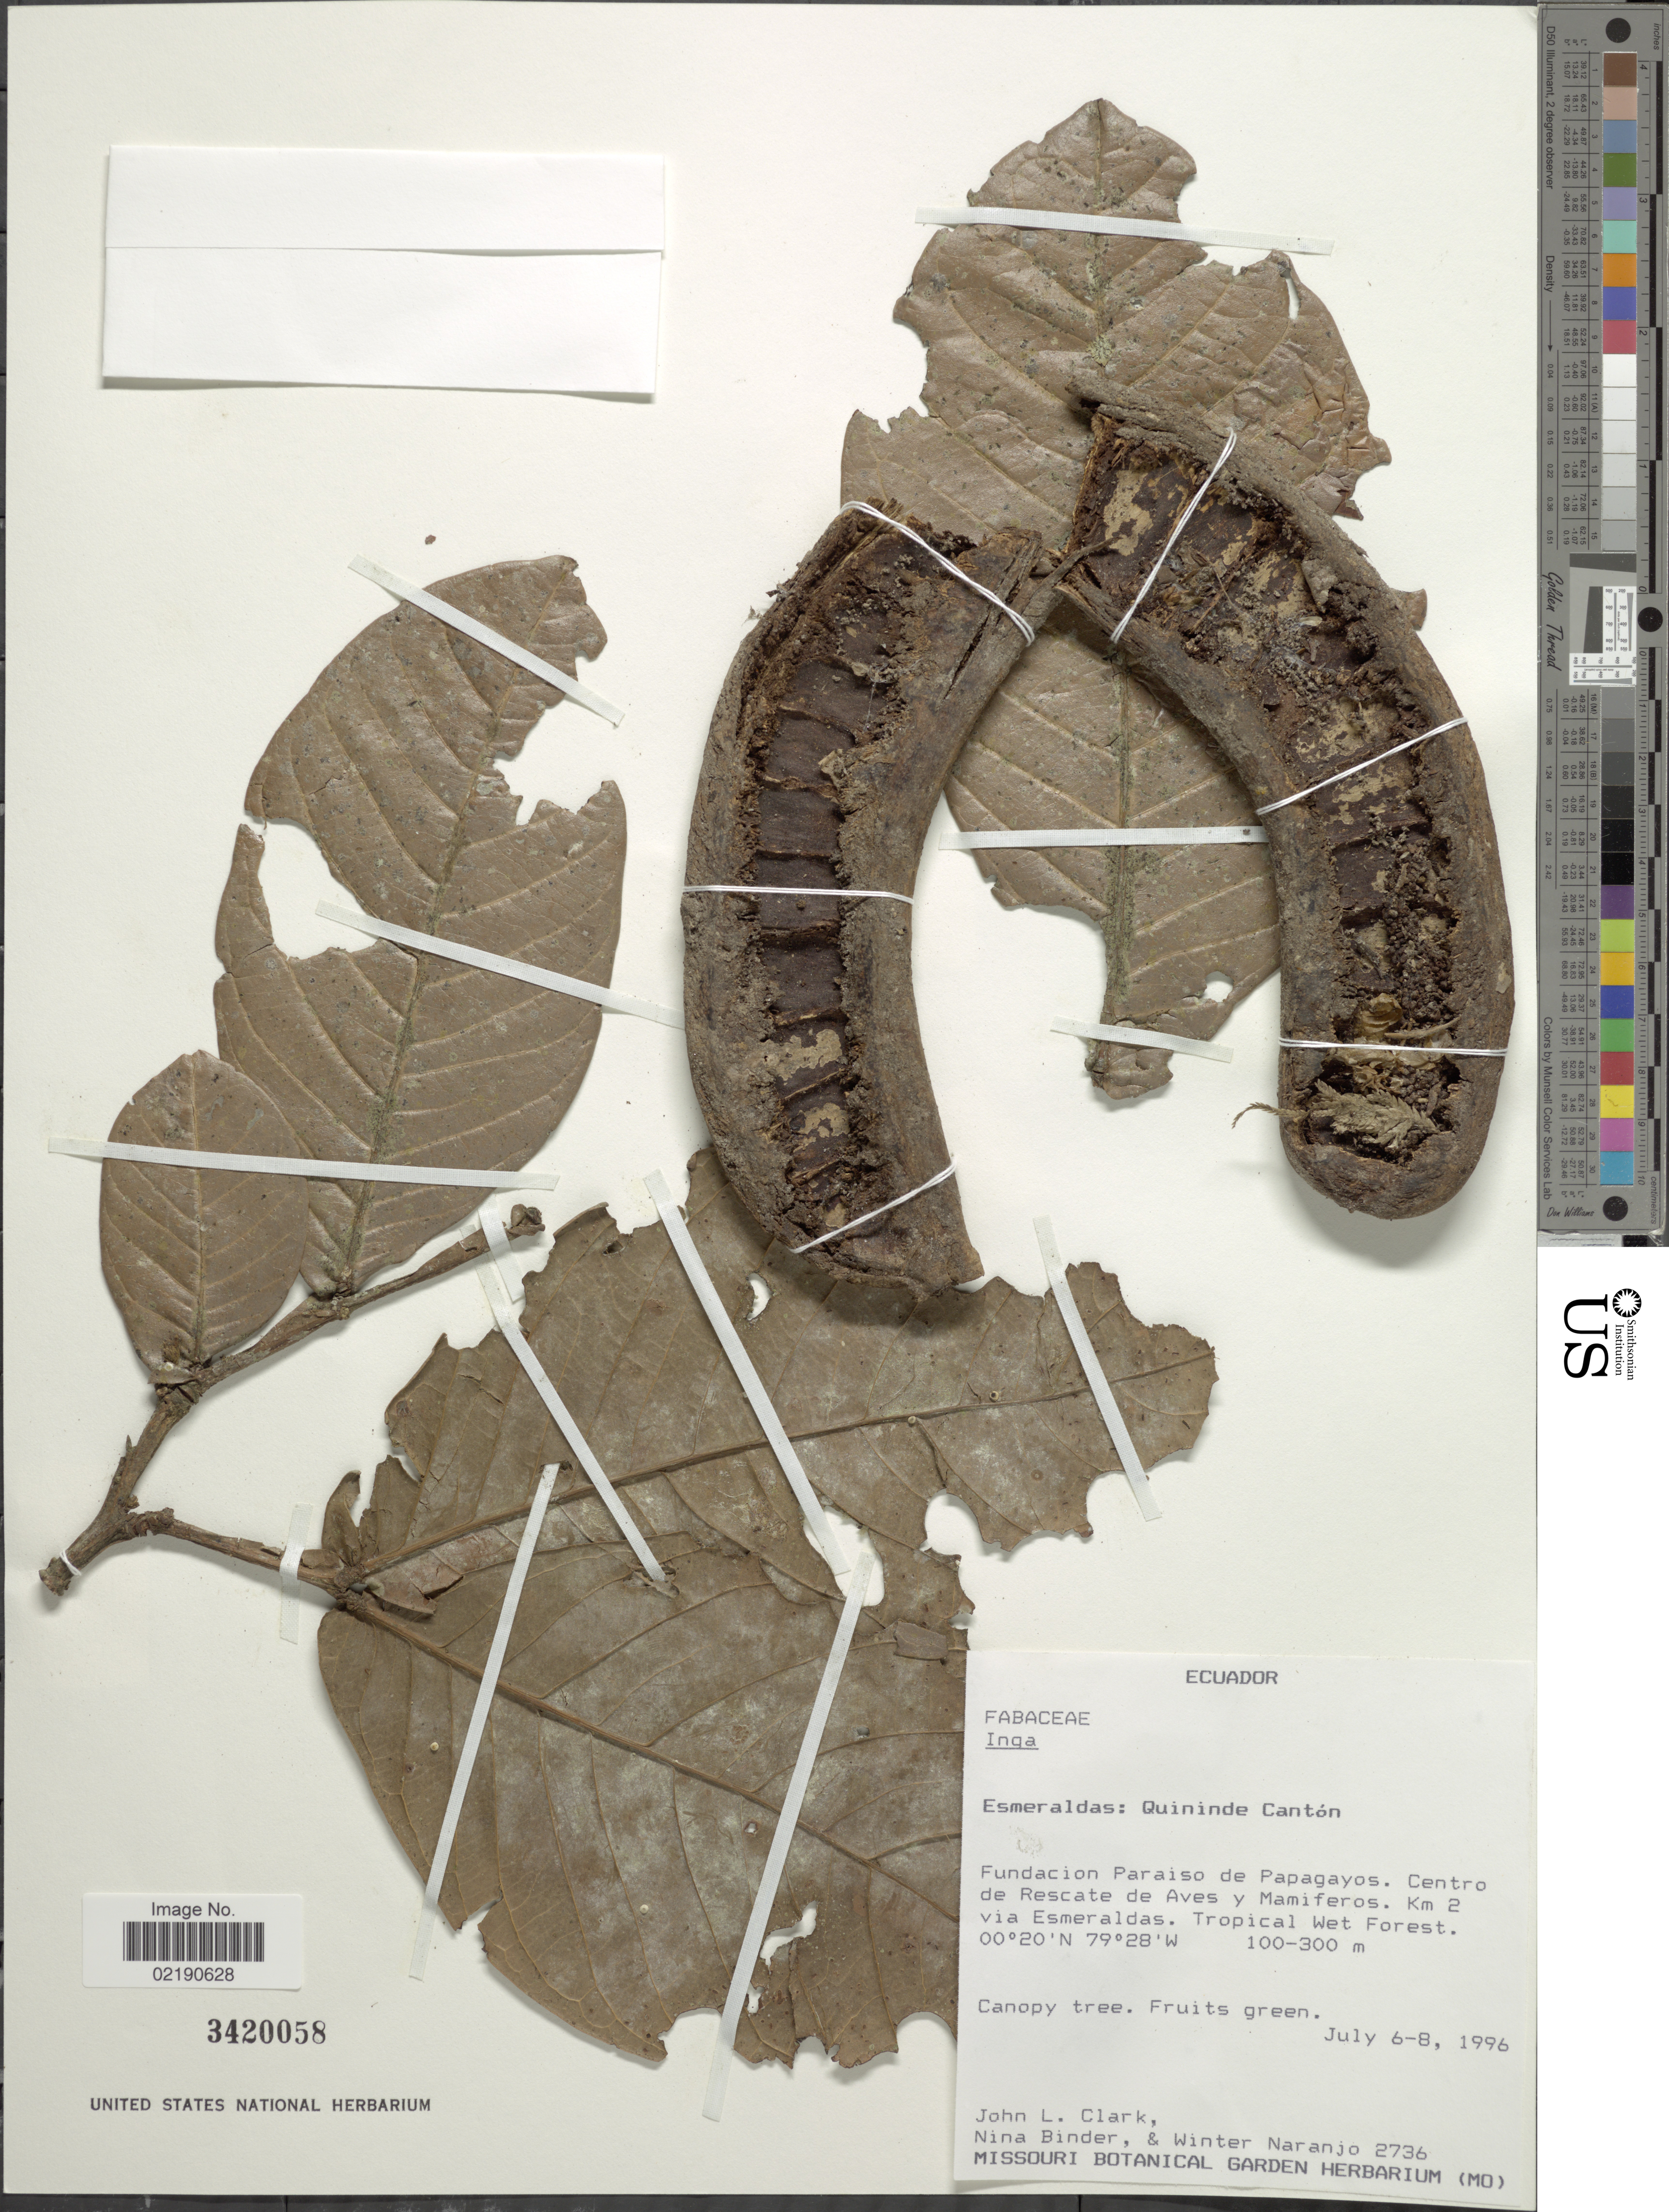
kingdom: Plantae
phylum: Tracheophyta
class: Magnoliopsida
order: Fabales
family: Fabaceae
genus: Inga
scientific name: Inga sp.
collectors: J. L. Clark, N. Binder & W. Naranjo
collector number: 2736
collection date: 1996-07-06/1996-07-08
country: Ecuador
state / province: Esmeraldas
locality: Quininde canton, Fundacion Paraiso de Papagayos, Centro de Rescate de Aves y Mamiferos, km 2 via Esmeraldas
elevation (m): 100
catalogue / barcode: US 3420058